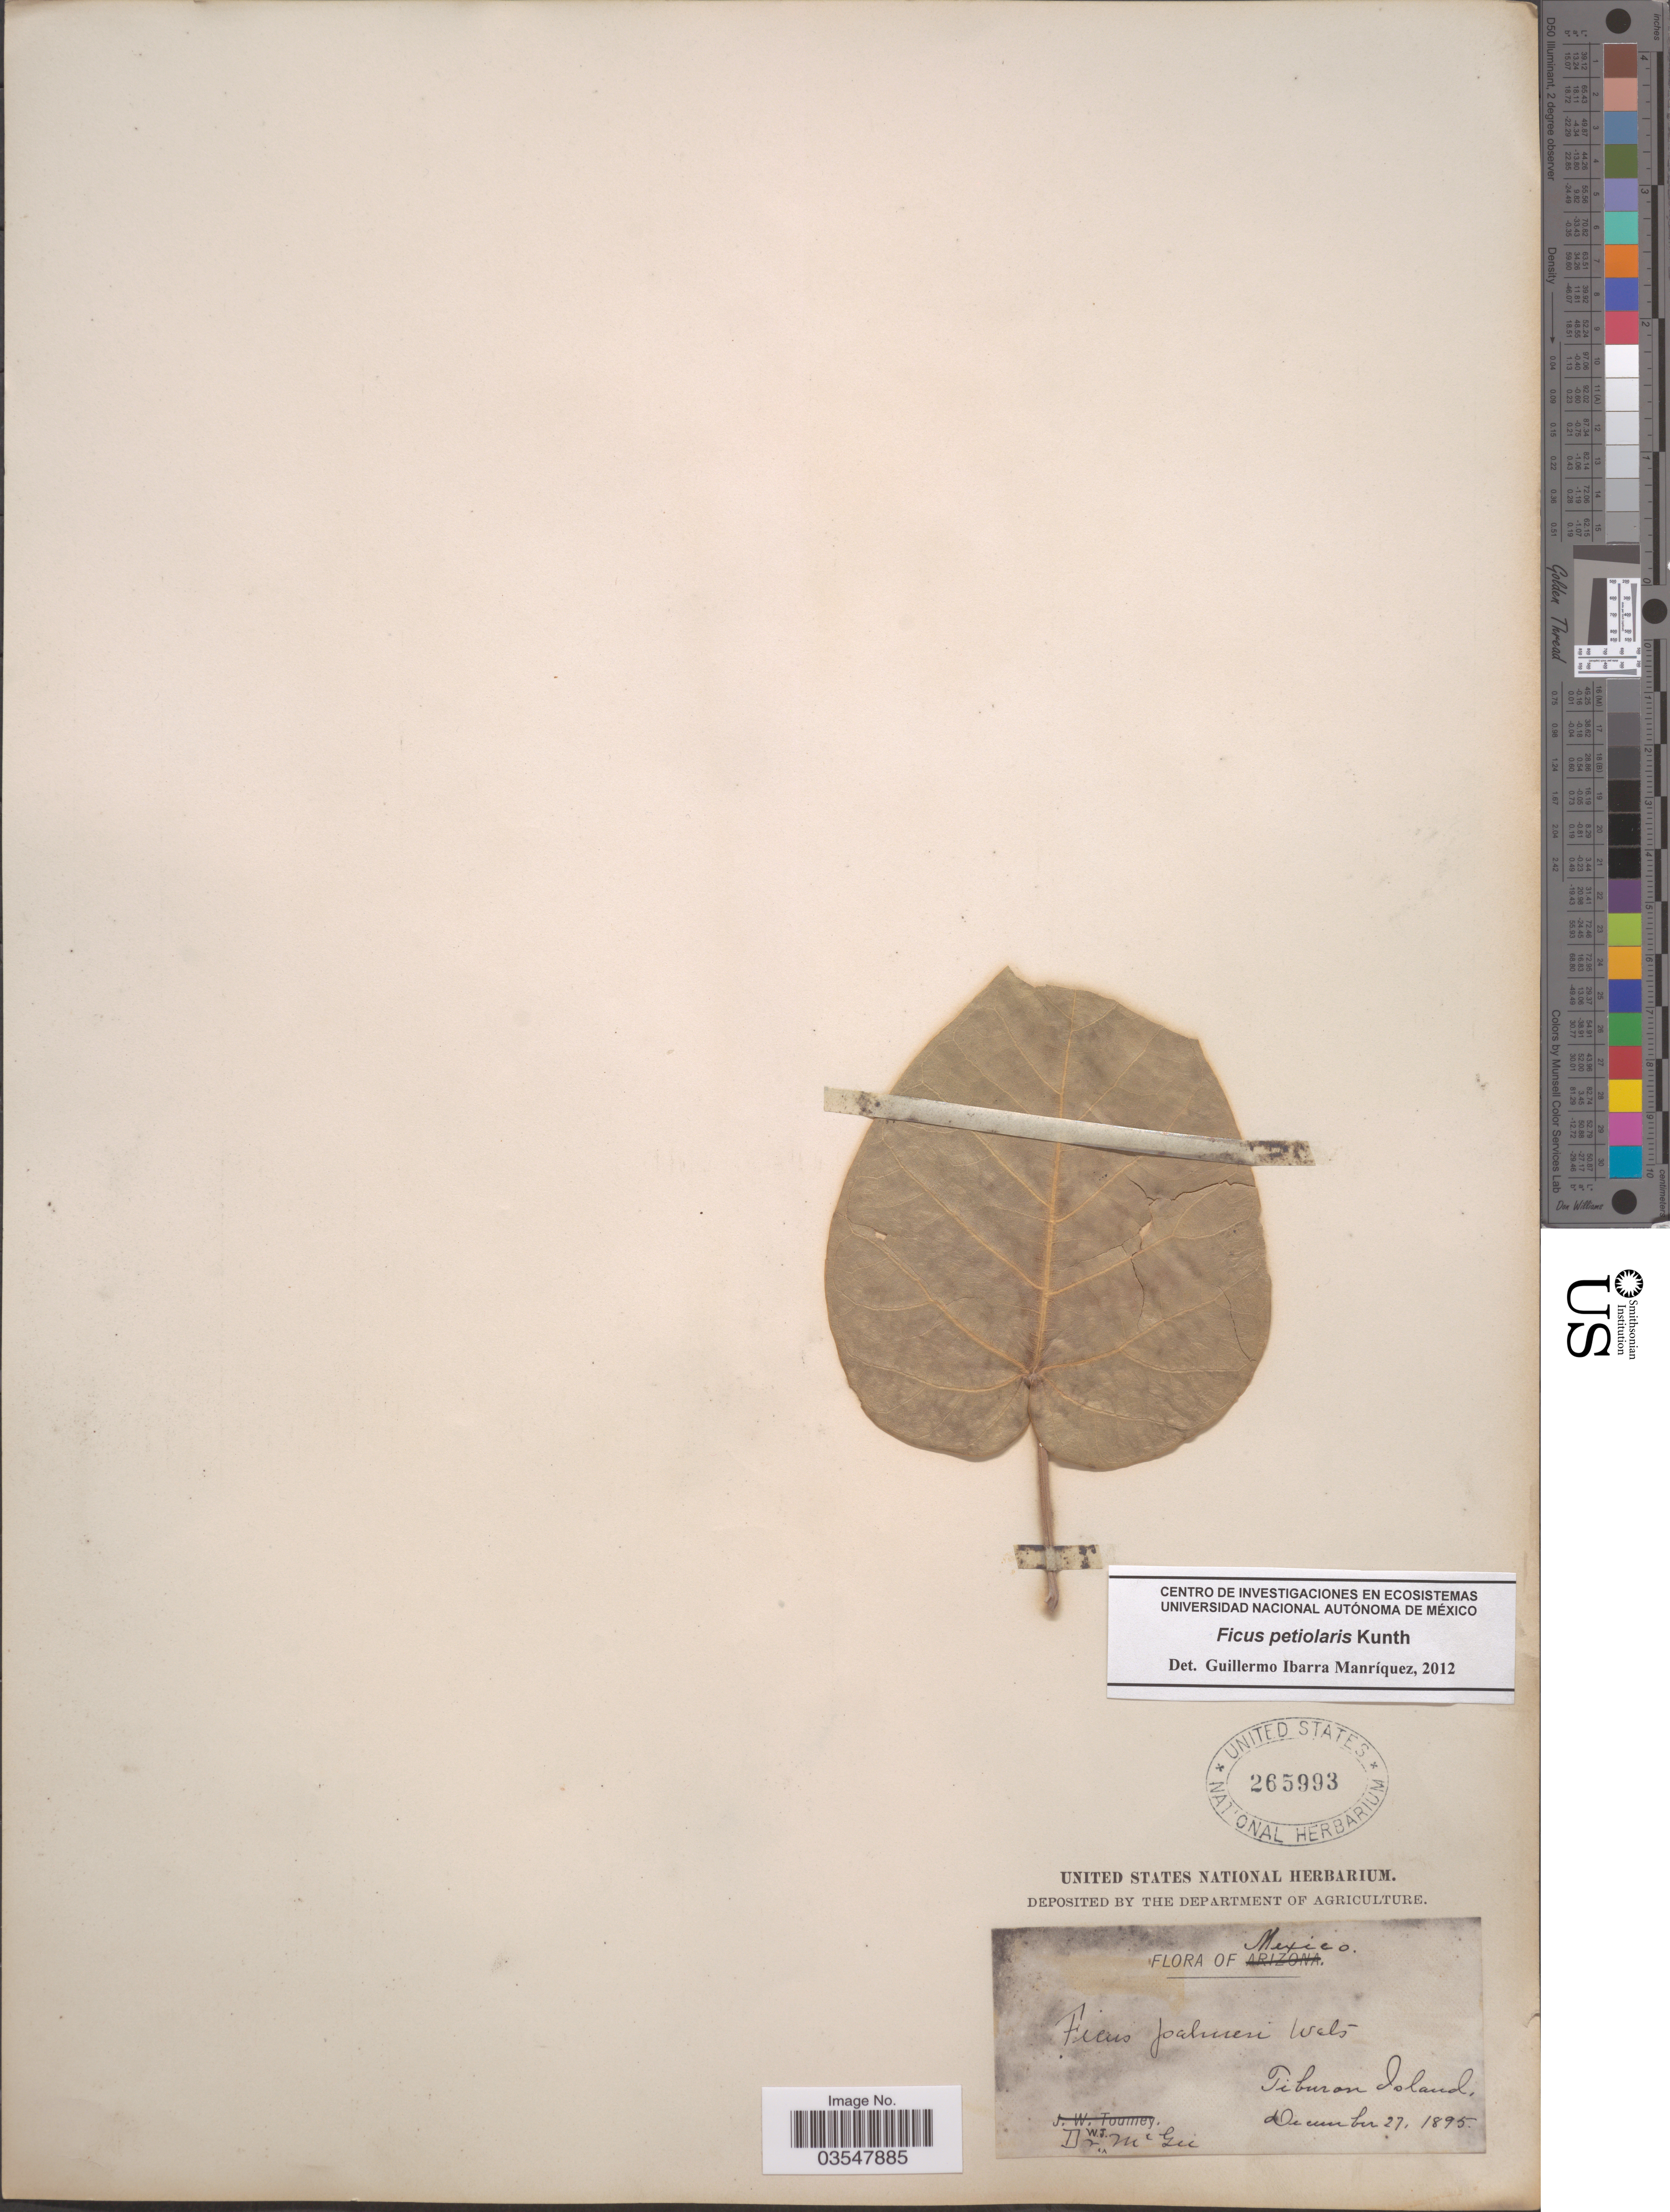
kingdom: Plantae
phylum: Tracheophyta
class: Magnoliopsida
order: Rosales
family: Moraceae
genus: Ficus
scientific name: Ficus petiolaris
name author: Kunth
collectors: W. Mcgee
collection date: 1895-12-27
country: Mexico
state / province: Sonora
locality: Tiburon Island.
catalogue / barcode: US 265993